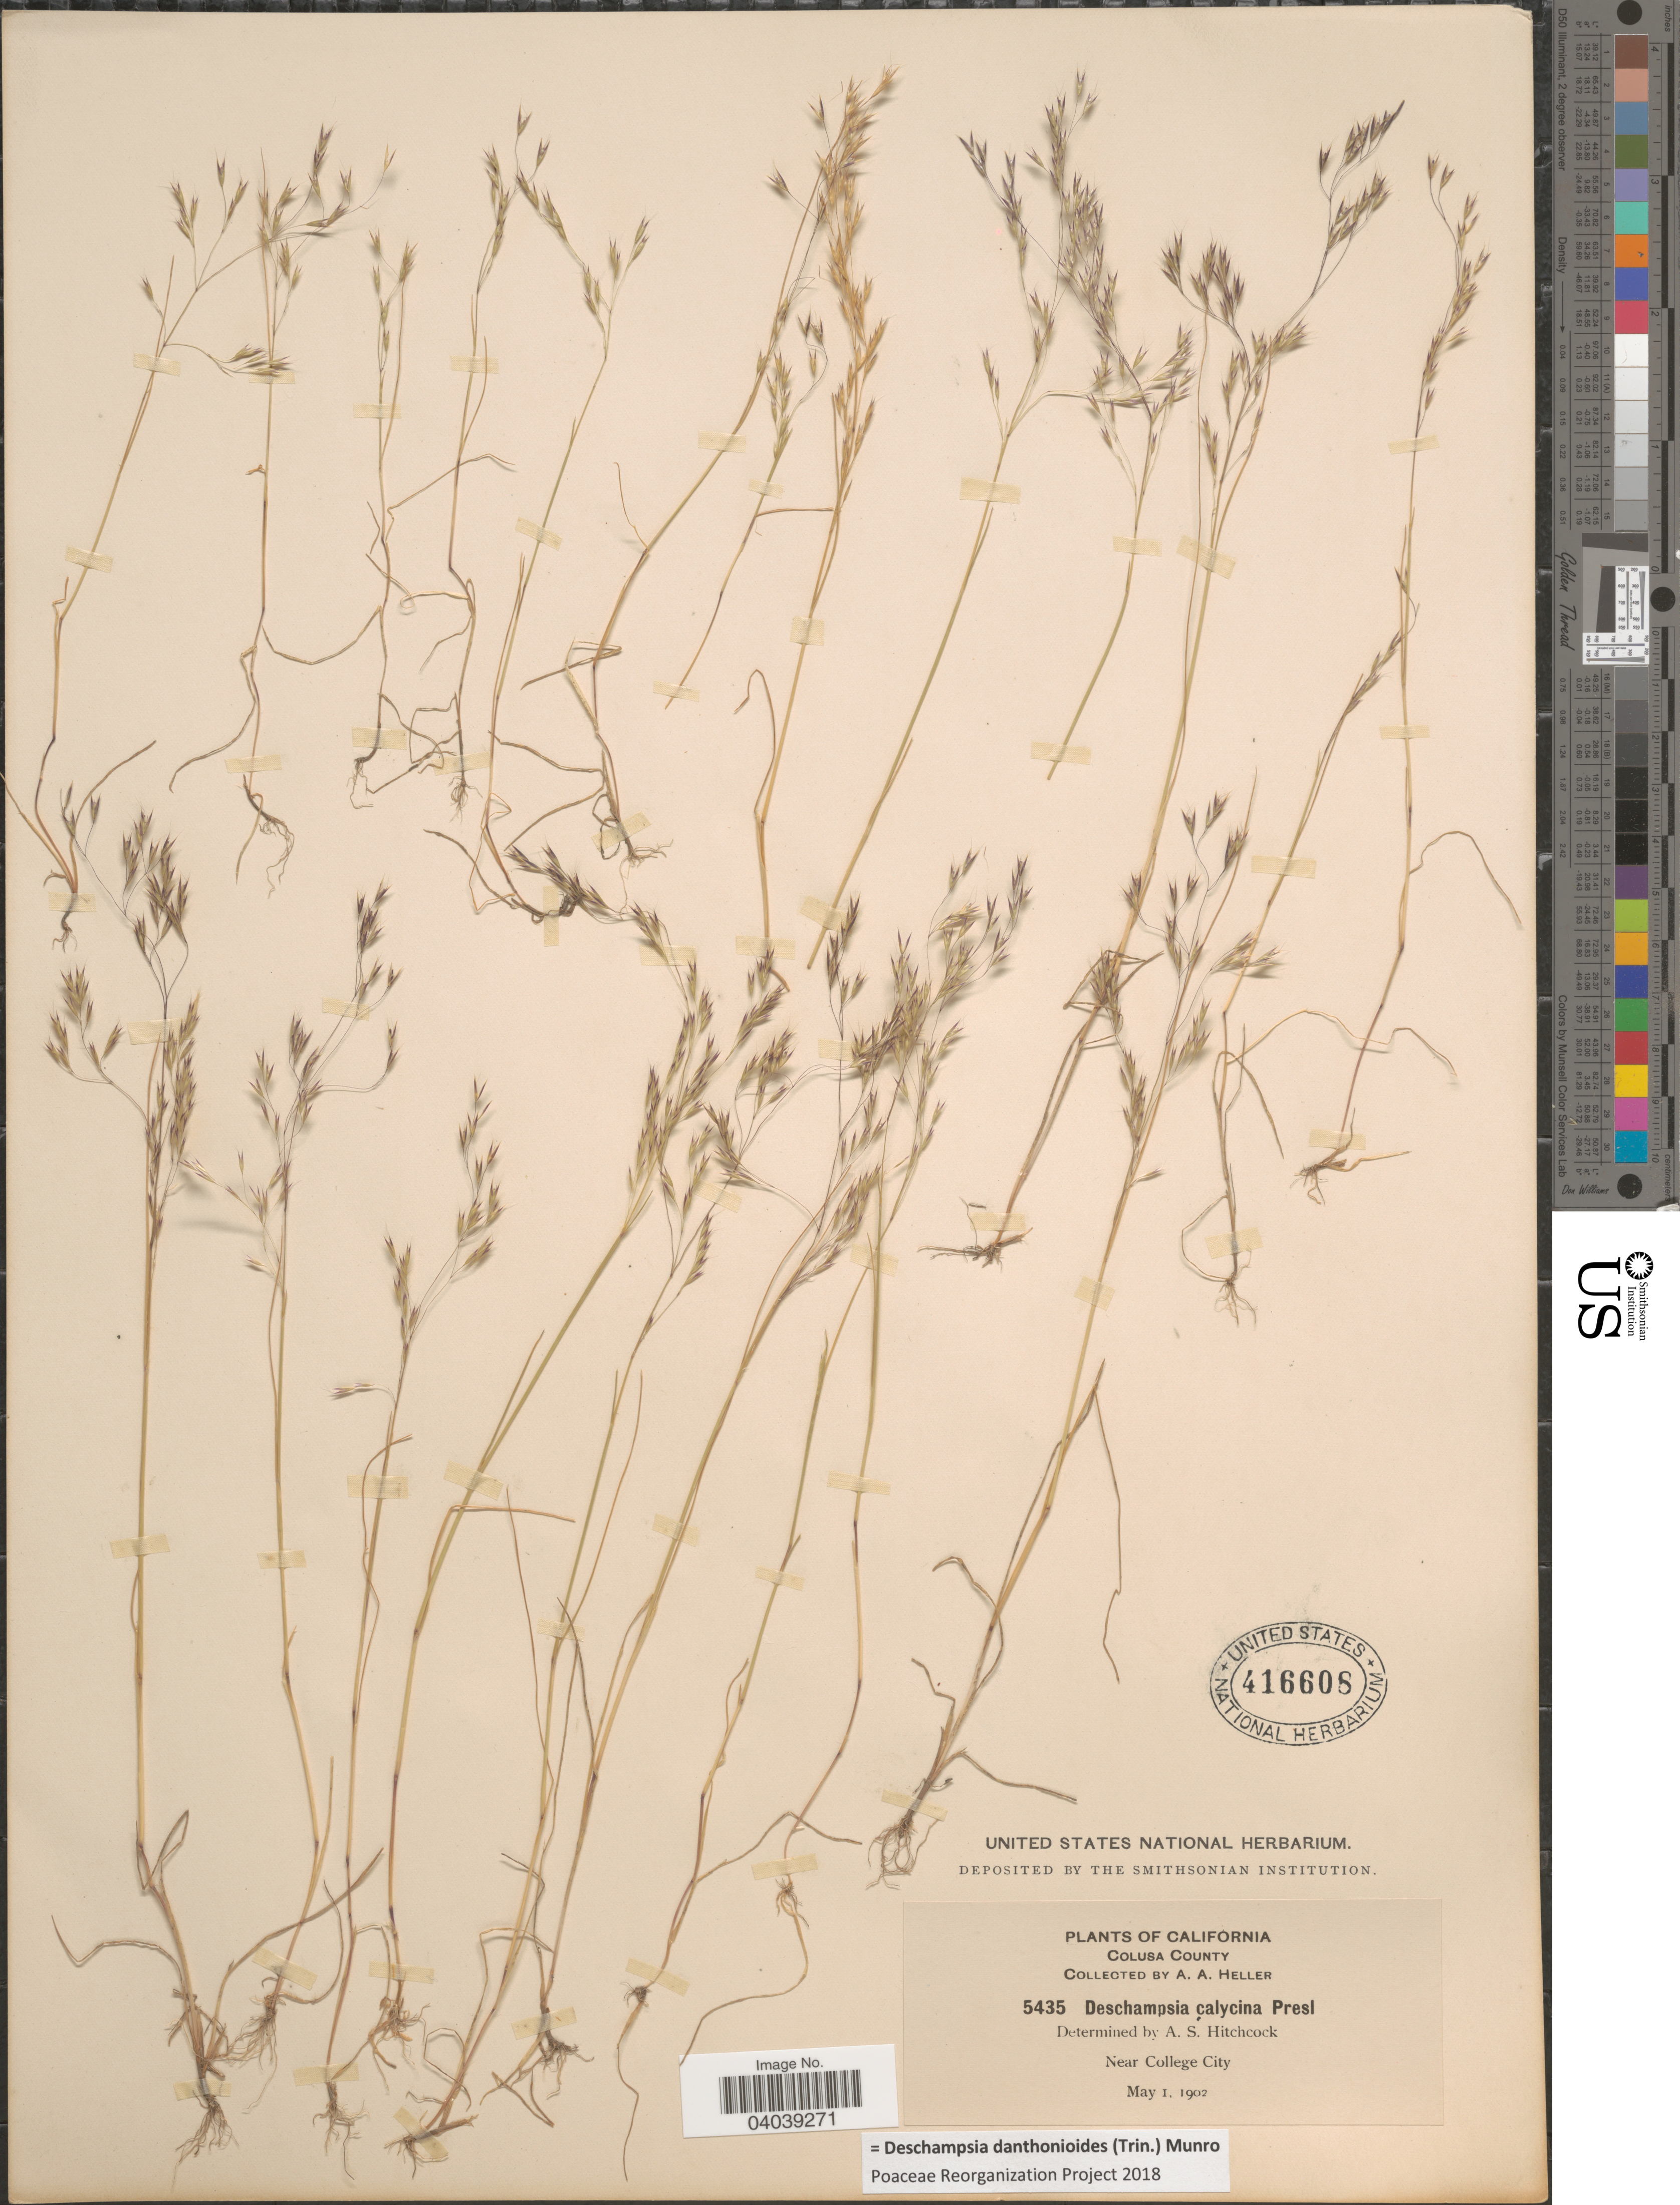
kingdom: Plantae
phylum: Tracheophyta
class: Liliopsida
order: Poales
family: Poaceae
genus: Deschampsia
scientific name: Deschampsia danthonioides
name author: (Trin.) Munro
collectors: A. A. Heller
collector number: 5435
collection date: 1902-05-01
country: United States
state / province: California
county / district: Colusa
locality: Colusa County. Near College City.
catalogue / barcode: US 416608